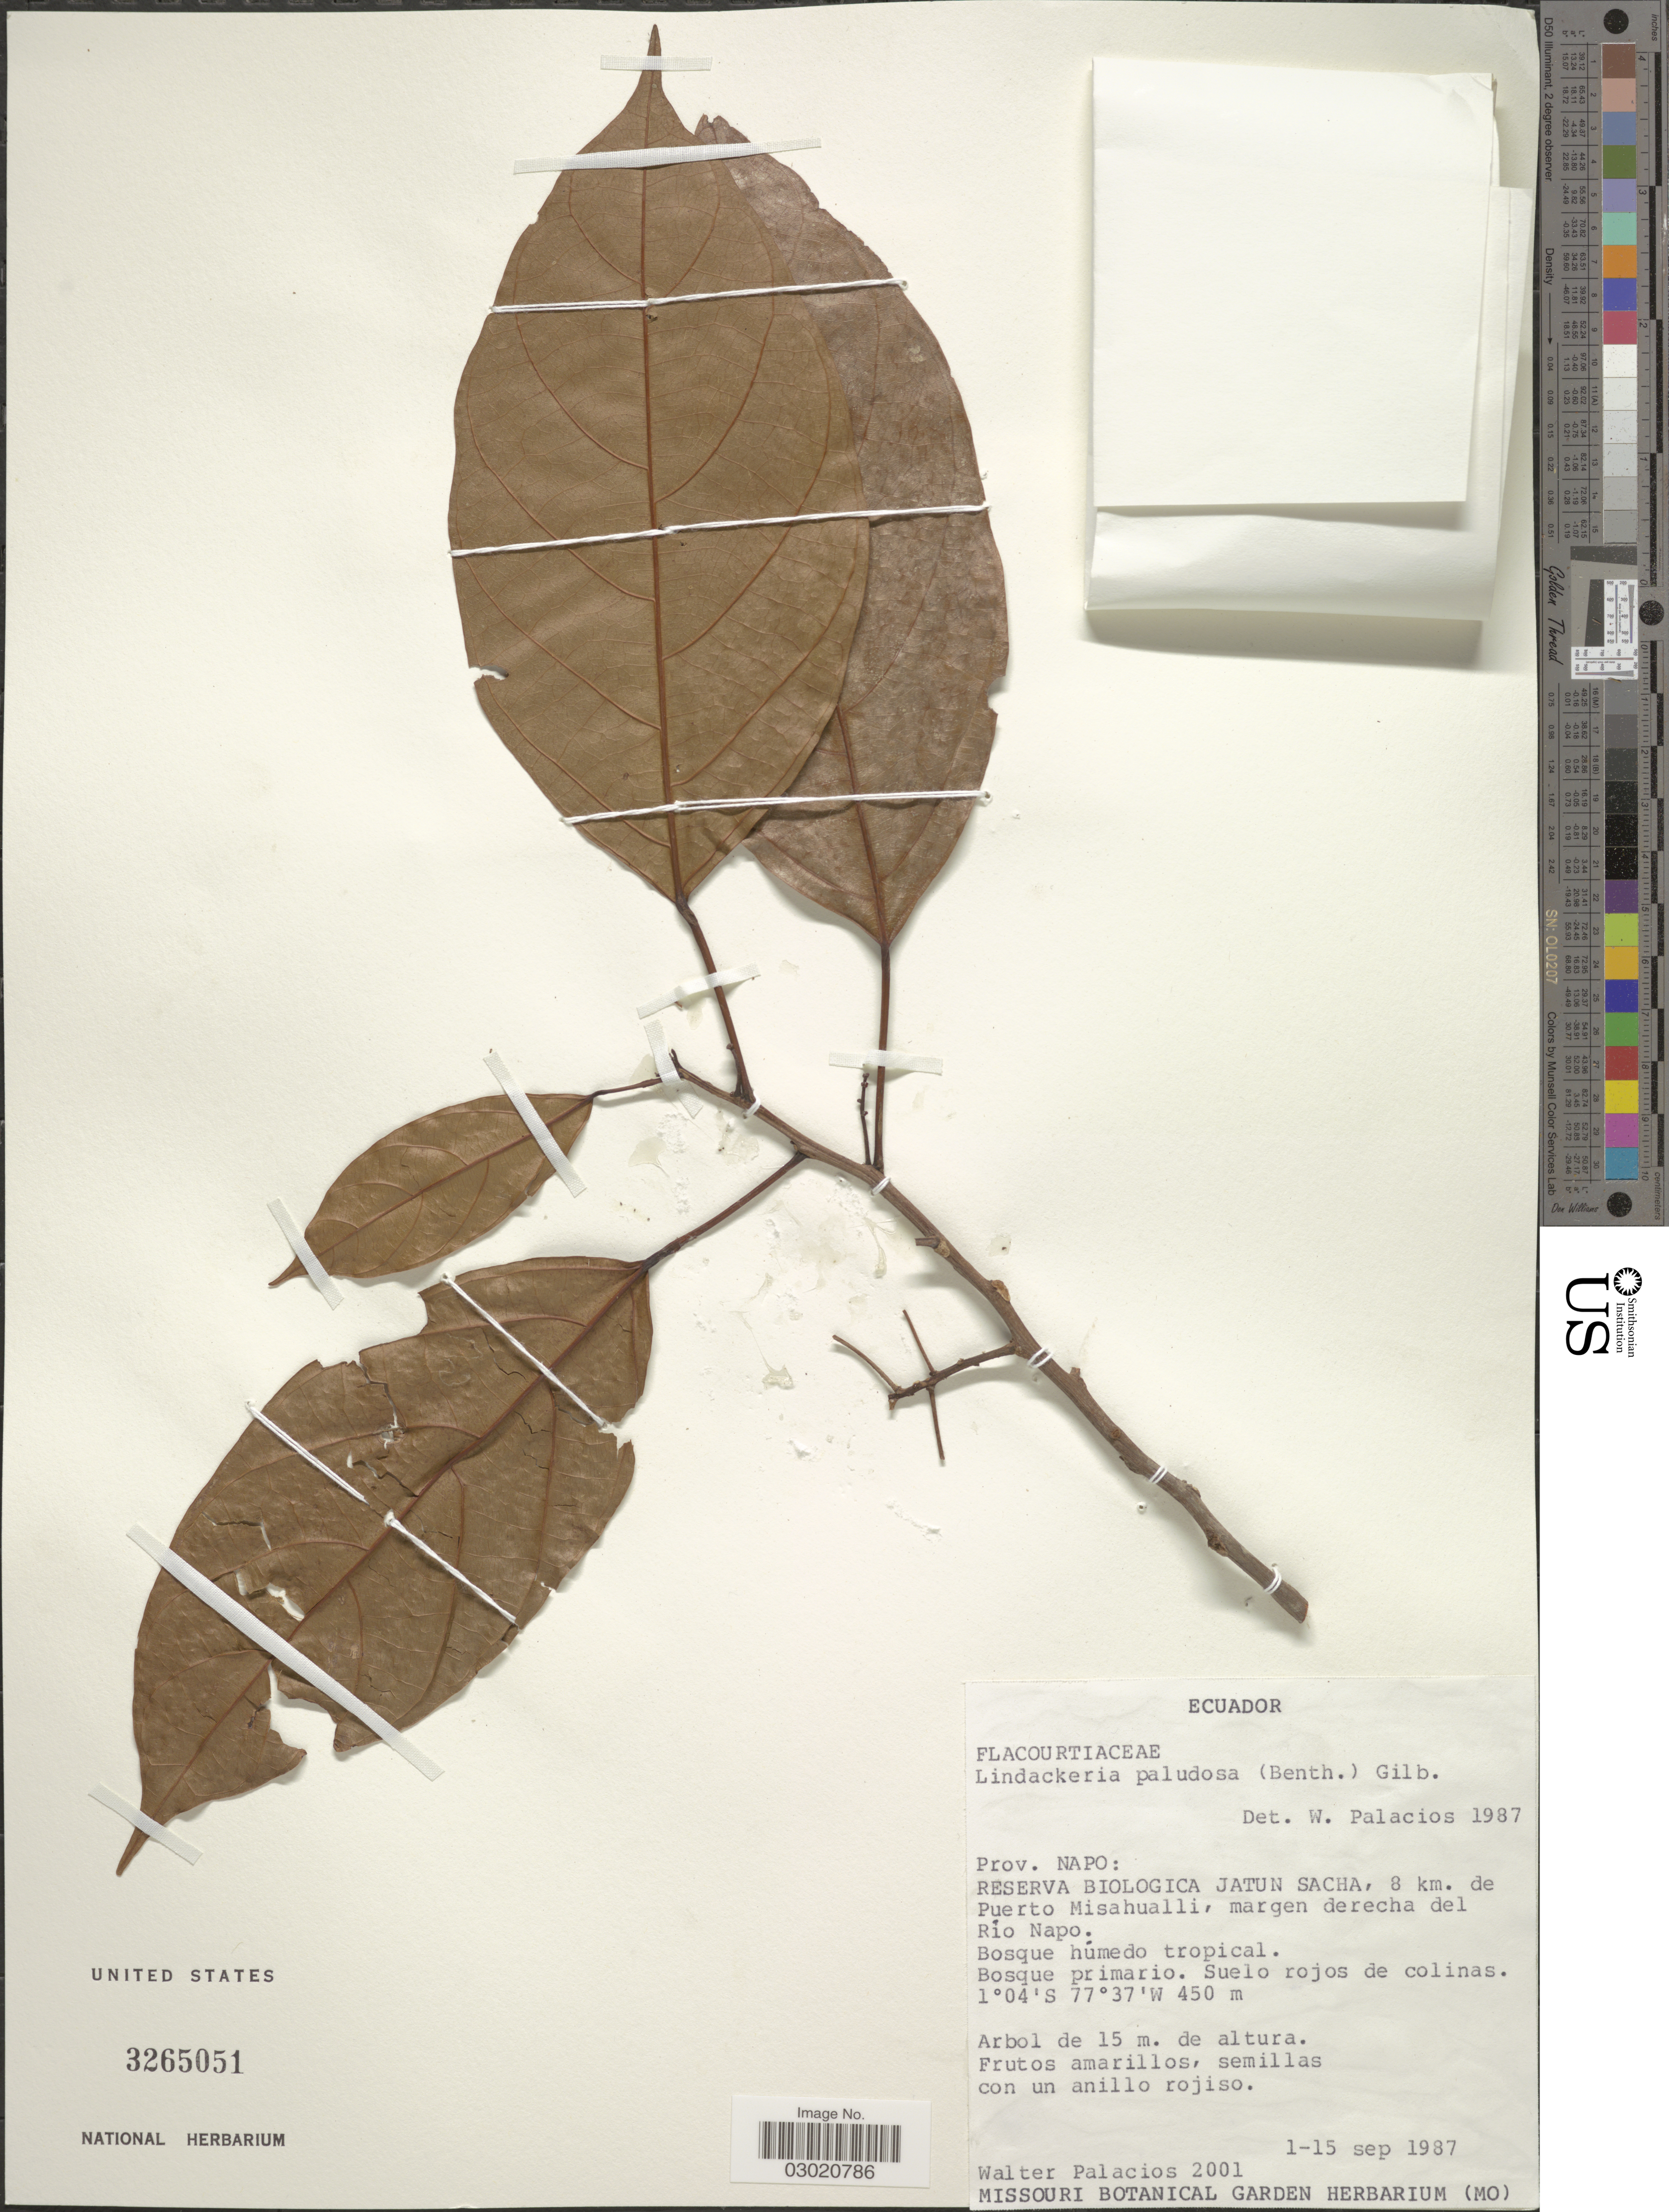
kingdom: Plantae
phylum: Tracheophyta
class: Magnoliopsida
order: Malpighiales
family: Achariaceae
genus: Lindackeria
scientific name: Lindackeria paludosa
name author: (Benth.) Gilg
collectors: W. Palacios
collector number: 2001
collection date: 1987-09-01/1987-09-15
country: Ecuador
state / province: Napo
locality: Reserva Biologica Jatun Sacha, 8 km. de Puerto Misahualli, margen derecha del Río Napo.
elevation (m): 450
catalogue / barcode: US 3265051